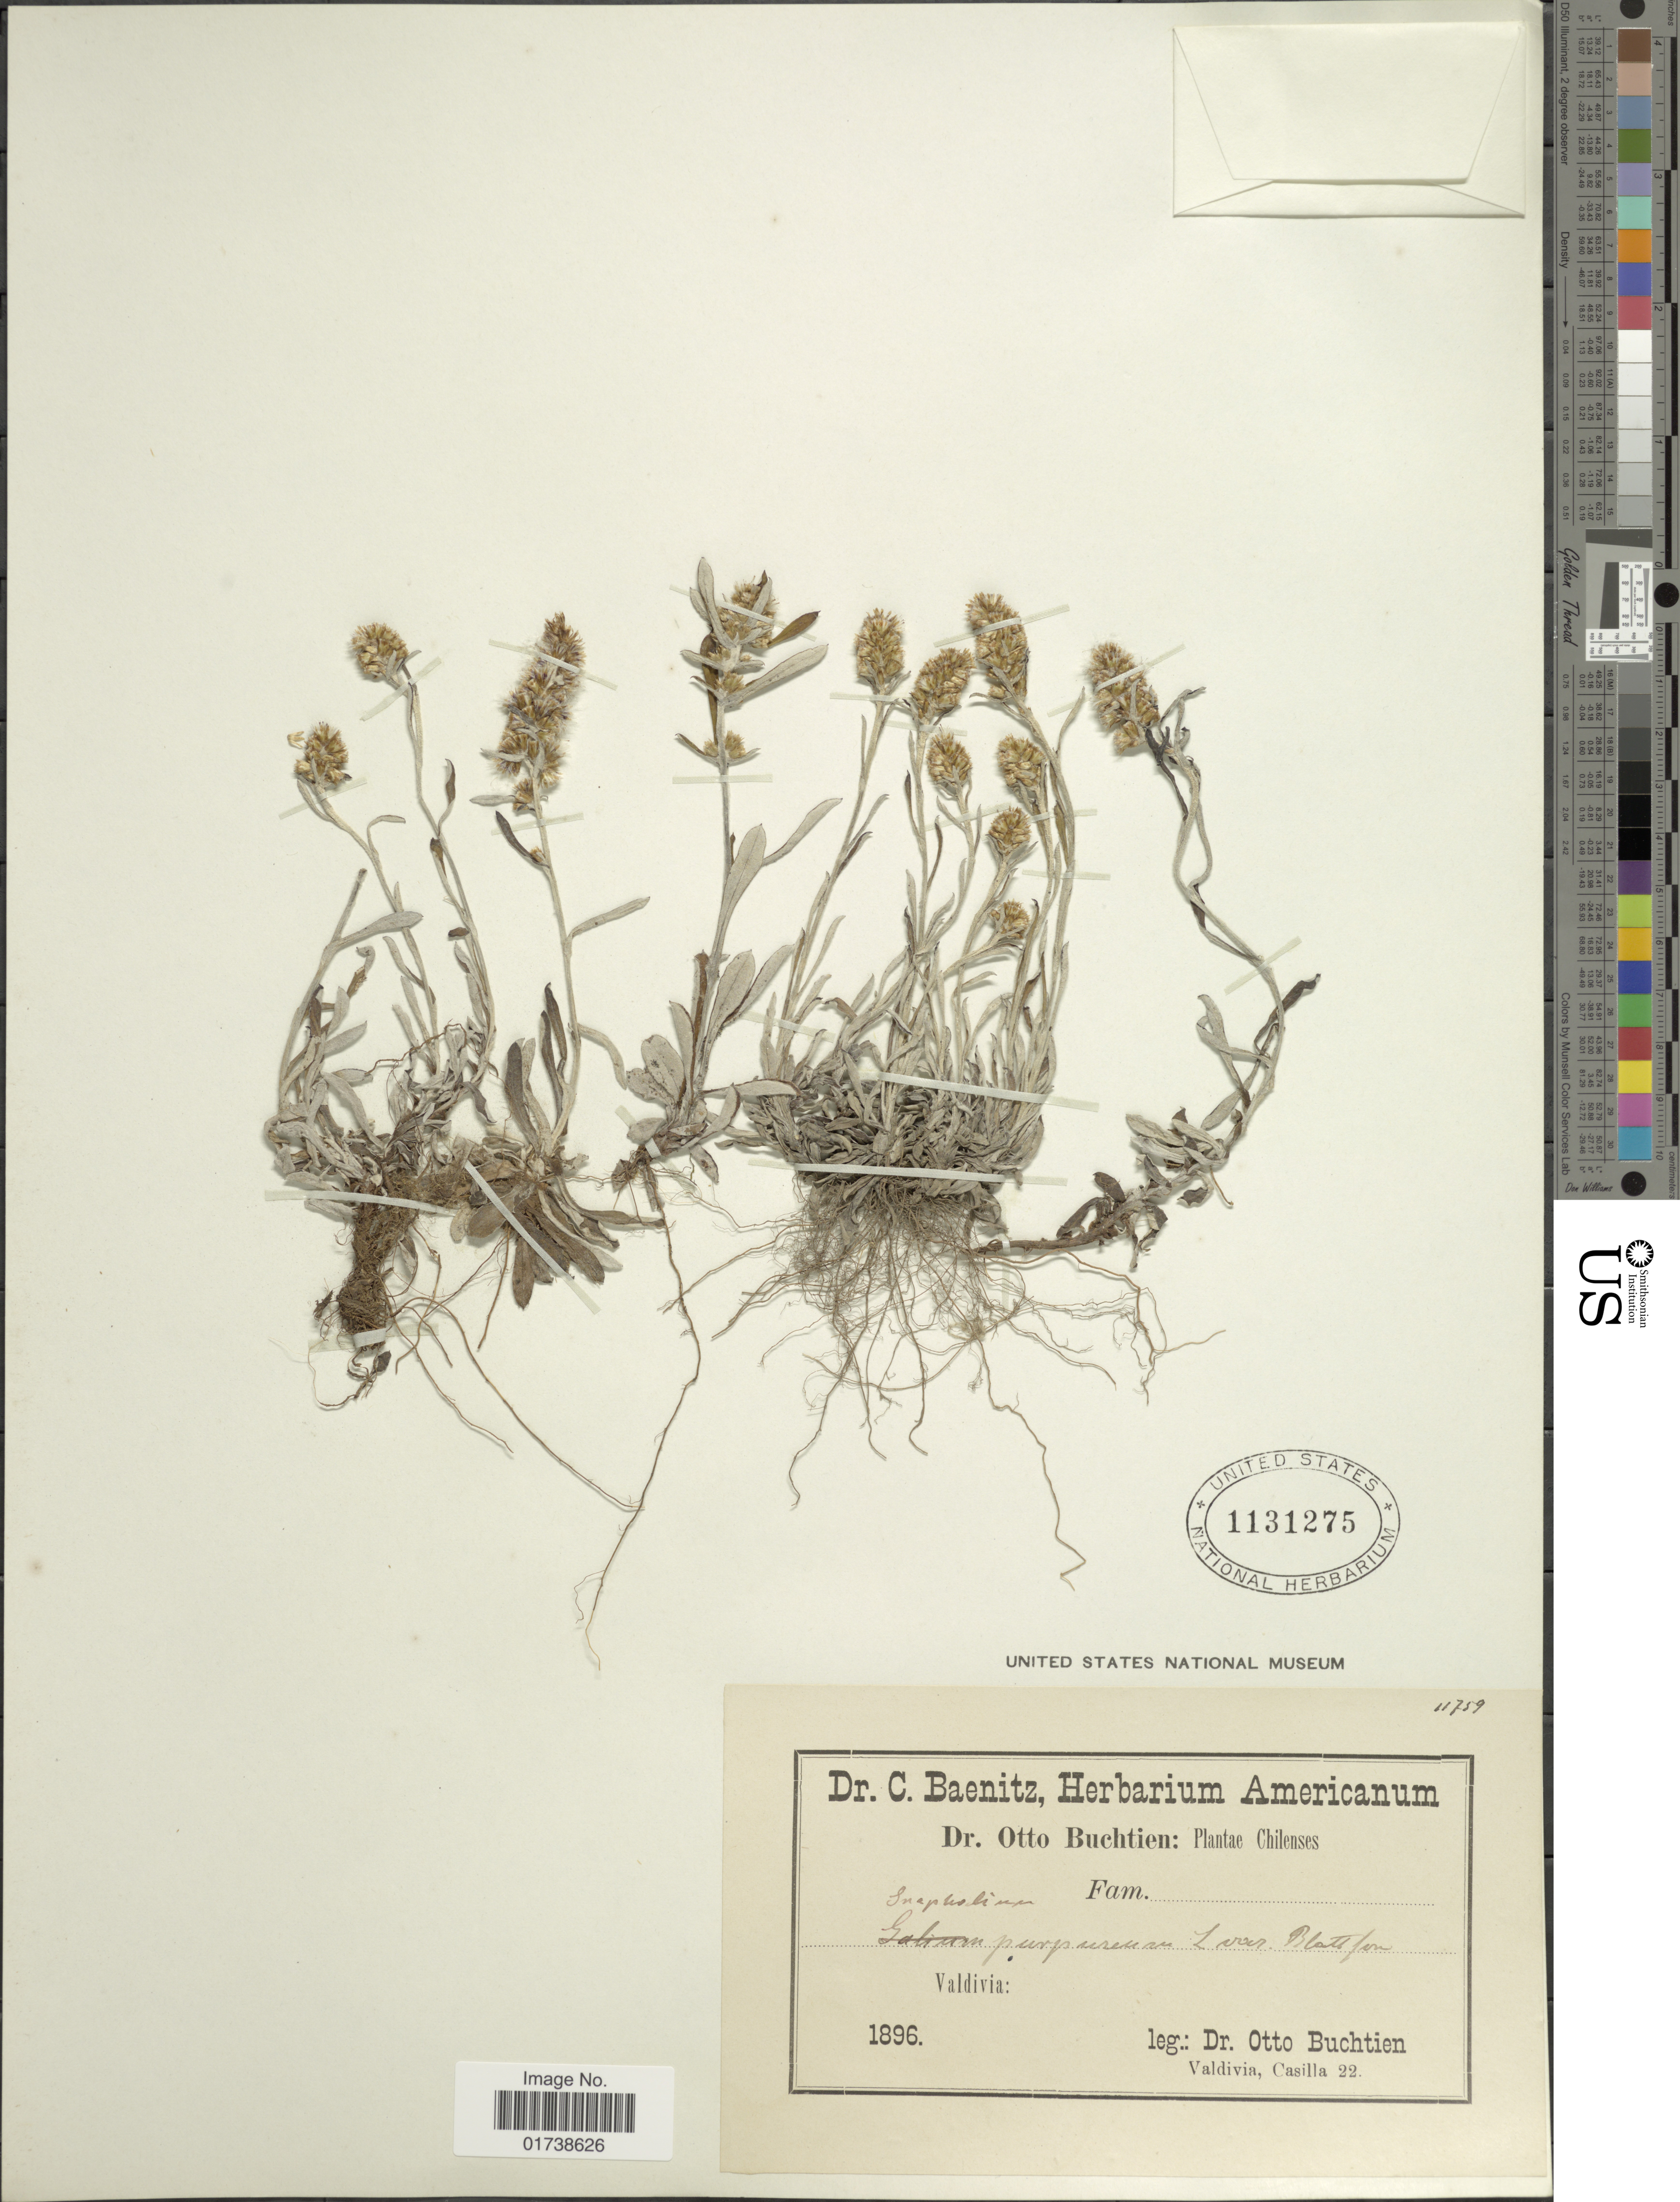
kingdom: Plantae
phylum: Tracheophyta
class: Magnoliopsida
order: Asterales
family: Asteraceae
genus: Gamochaeta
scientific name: Gamochaeta purpurea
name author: (L.) Cabrera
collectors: O. Buchtien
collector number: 11759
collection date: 1896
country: Chile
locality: Chilenses, Valdivia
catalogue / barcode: US 1131275